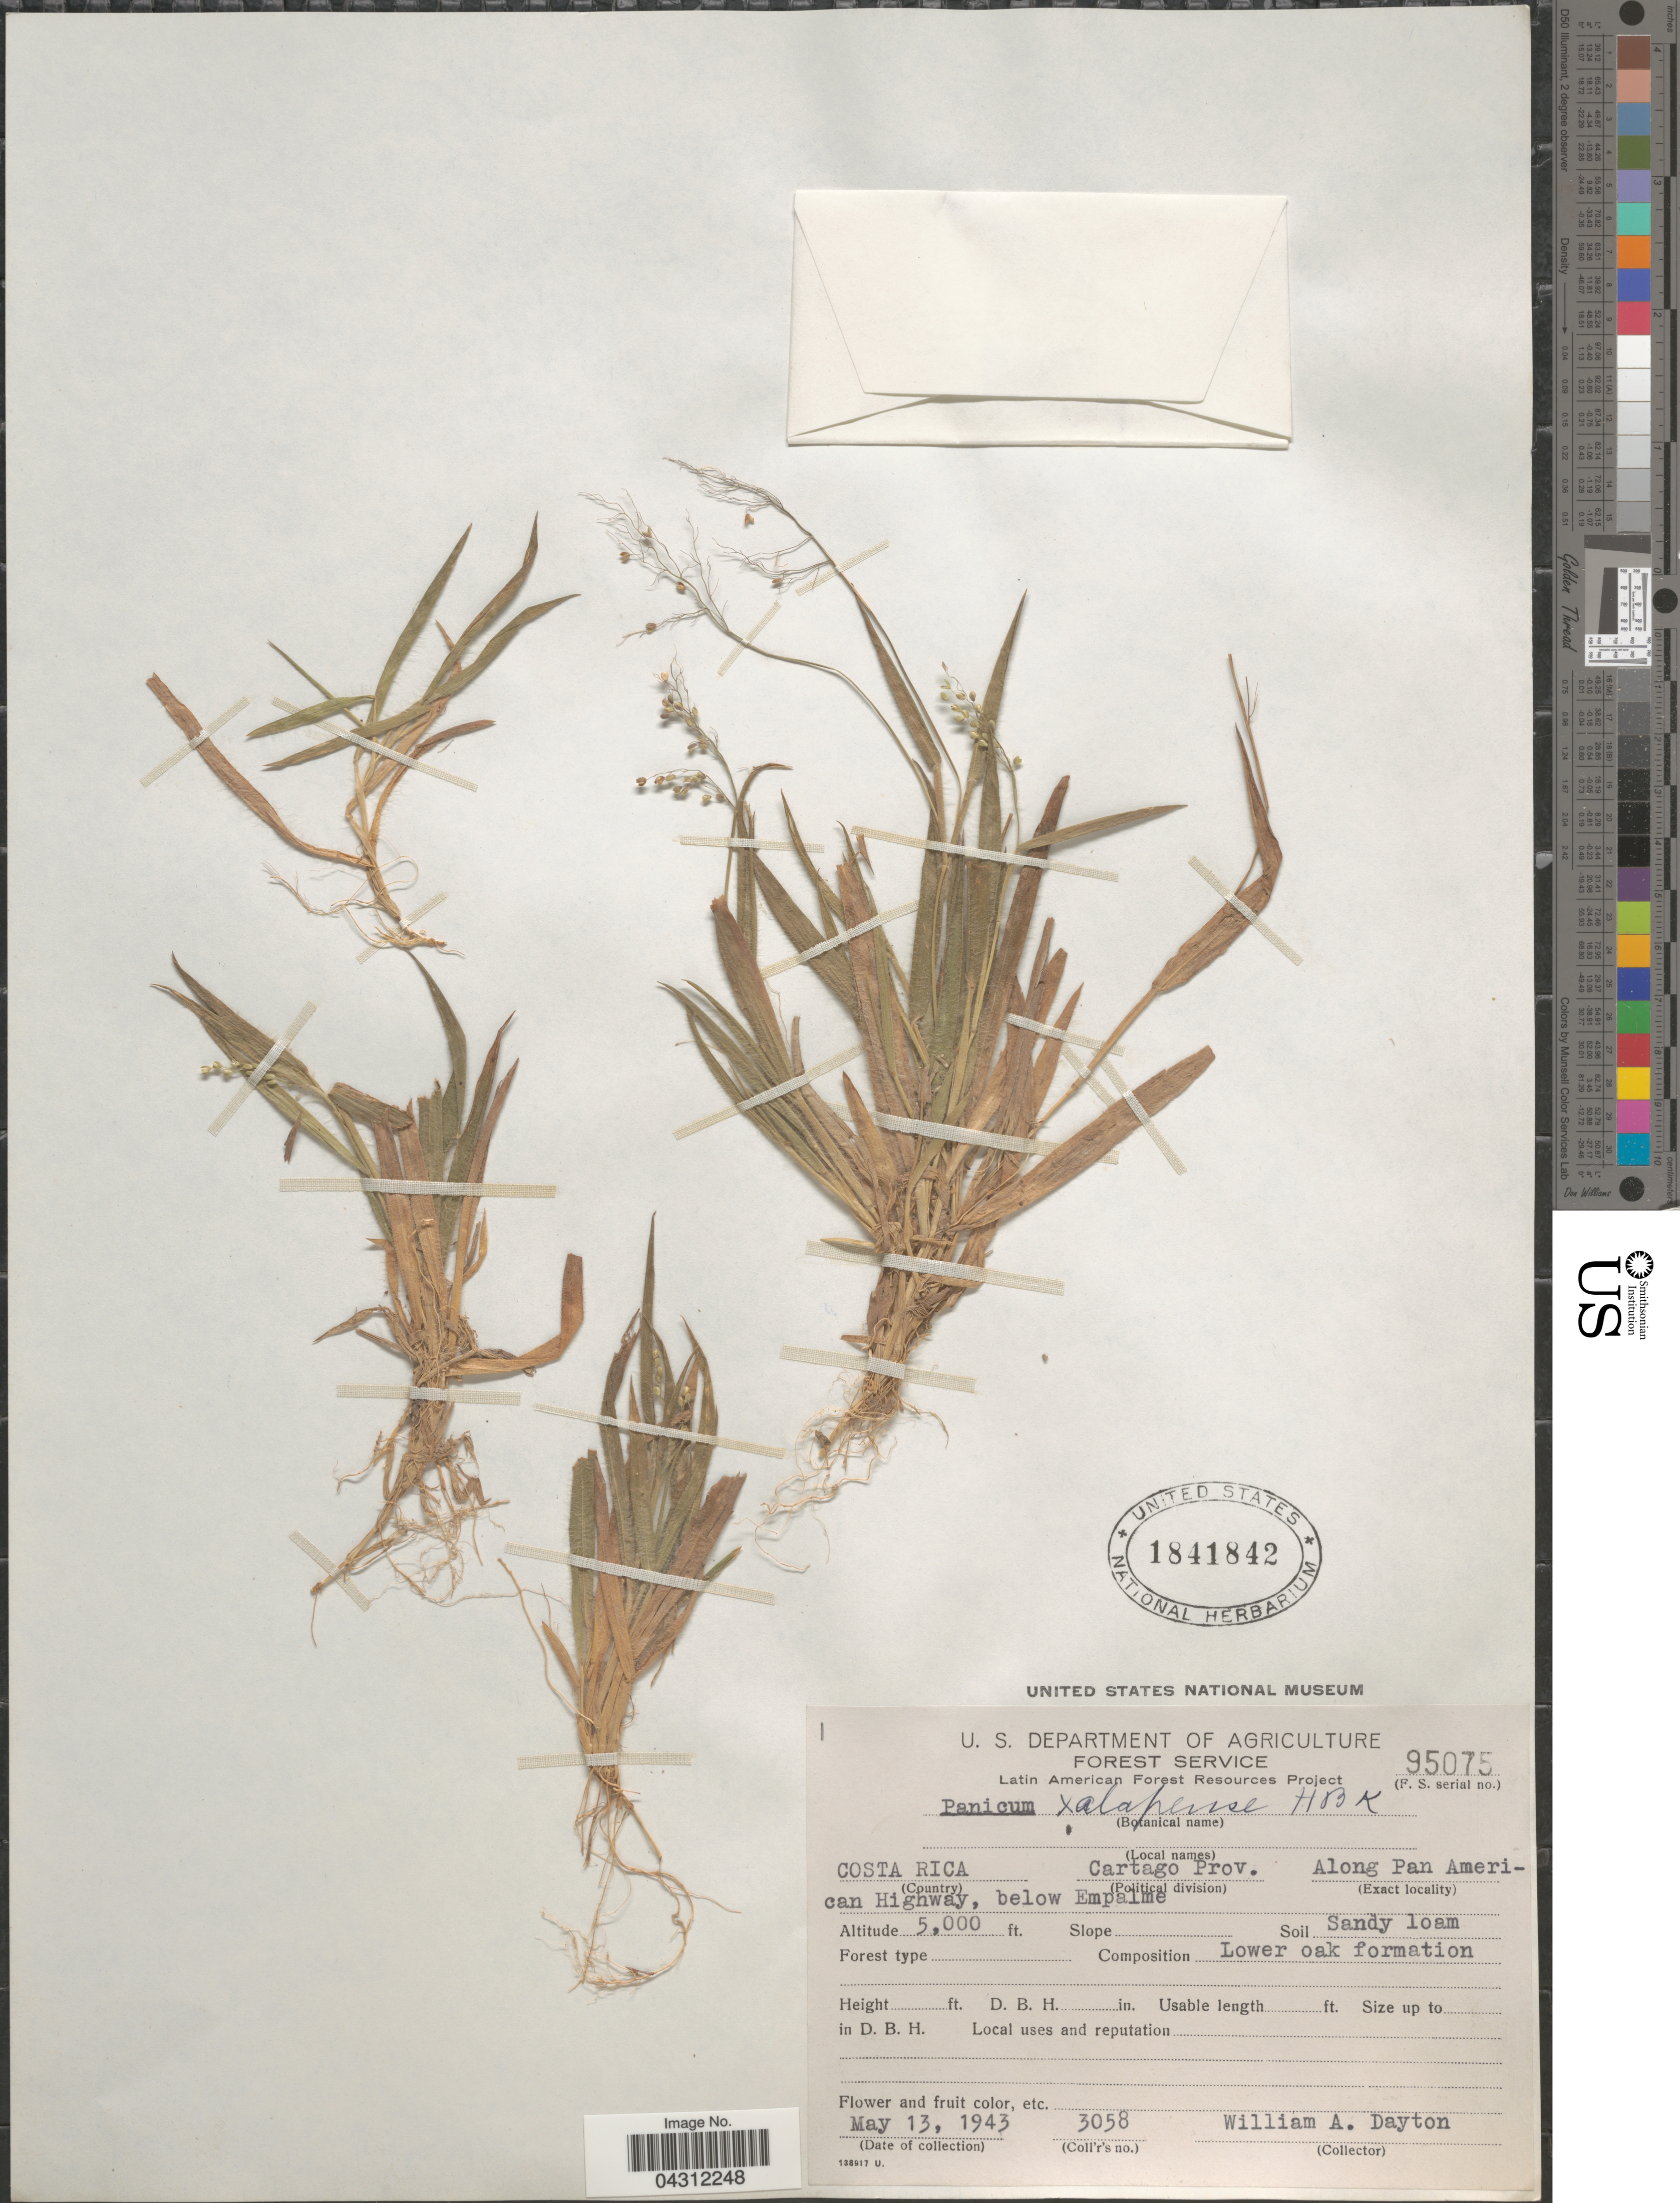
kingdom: Plantae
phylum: Tracheophyta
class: Liliopsida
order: Poales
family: Poaceae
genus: Dichanthelium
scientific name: Dichanthelium laxiflorum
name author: (Lam.) Gould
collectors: W. Dayton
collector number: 3058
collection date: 1943-05-13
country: Costa Rica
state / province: Cartago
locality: Along Pan American Highway, below Empalme.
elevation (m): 1524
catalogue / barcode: US 1841842